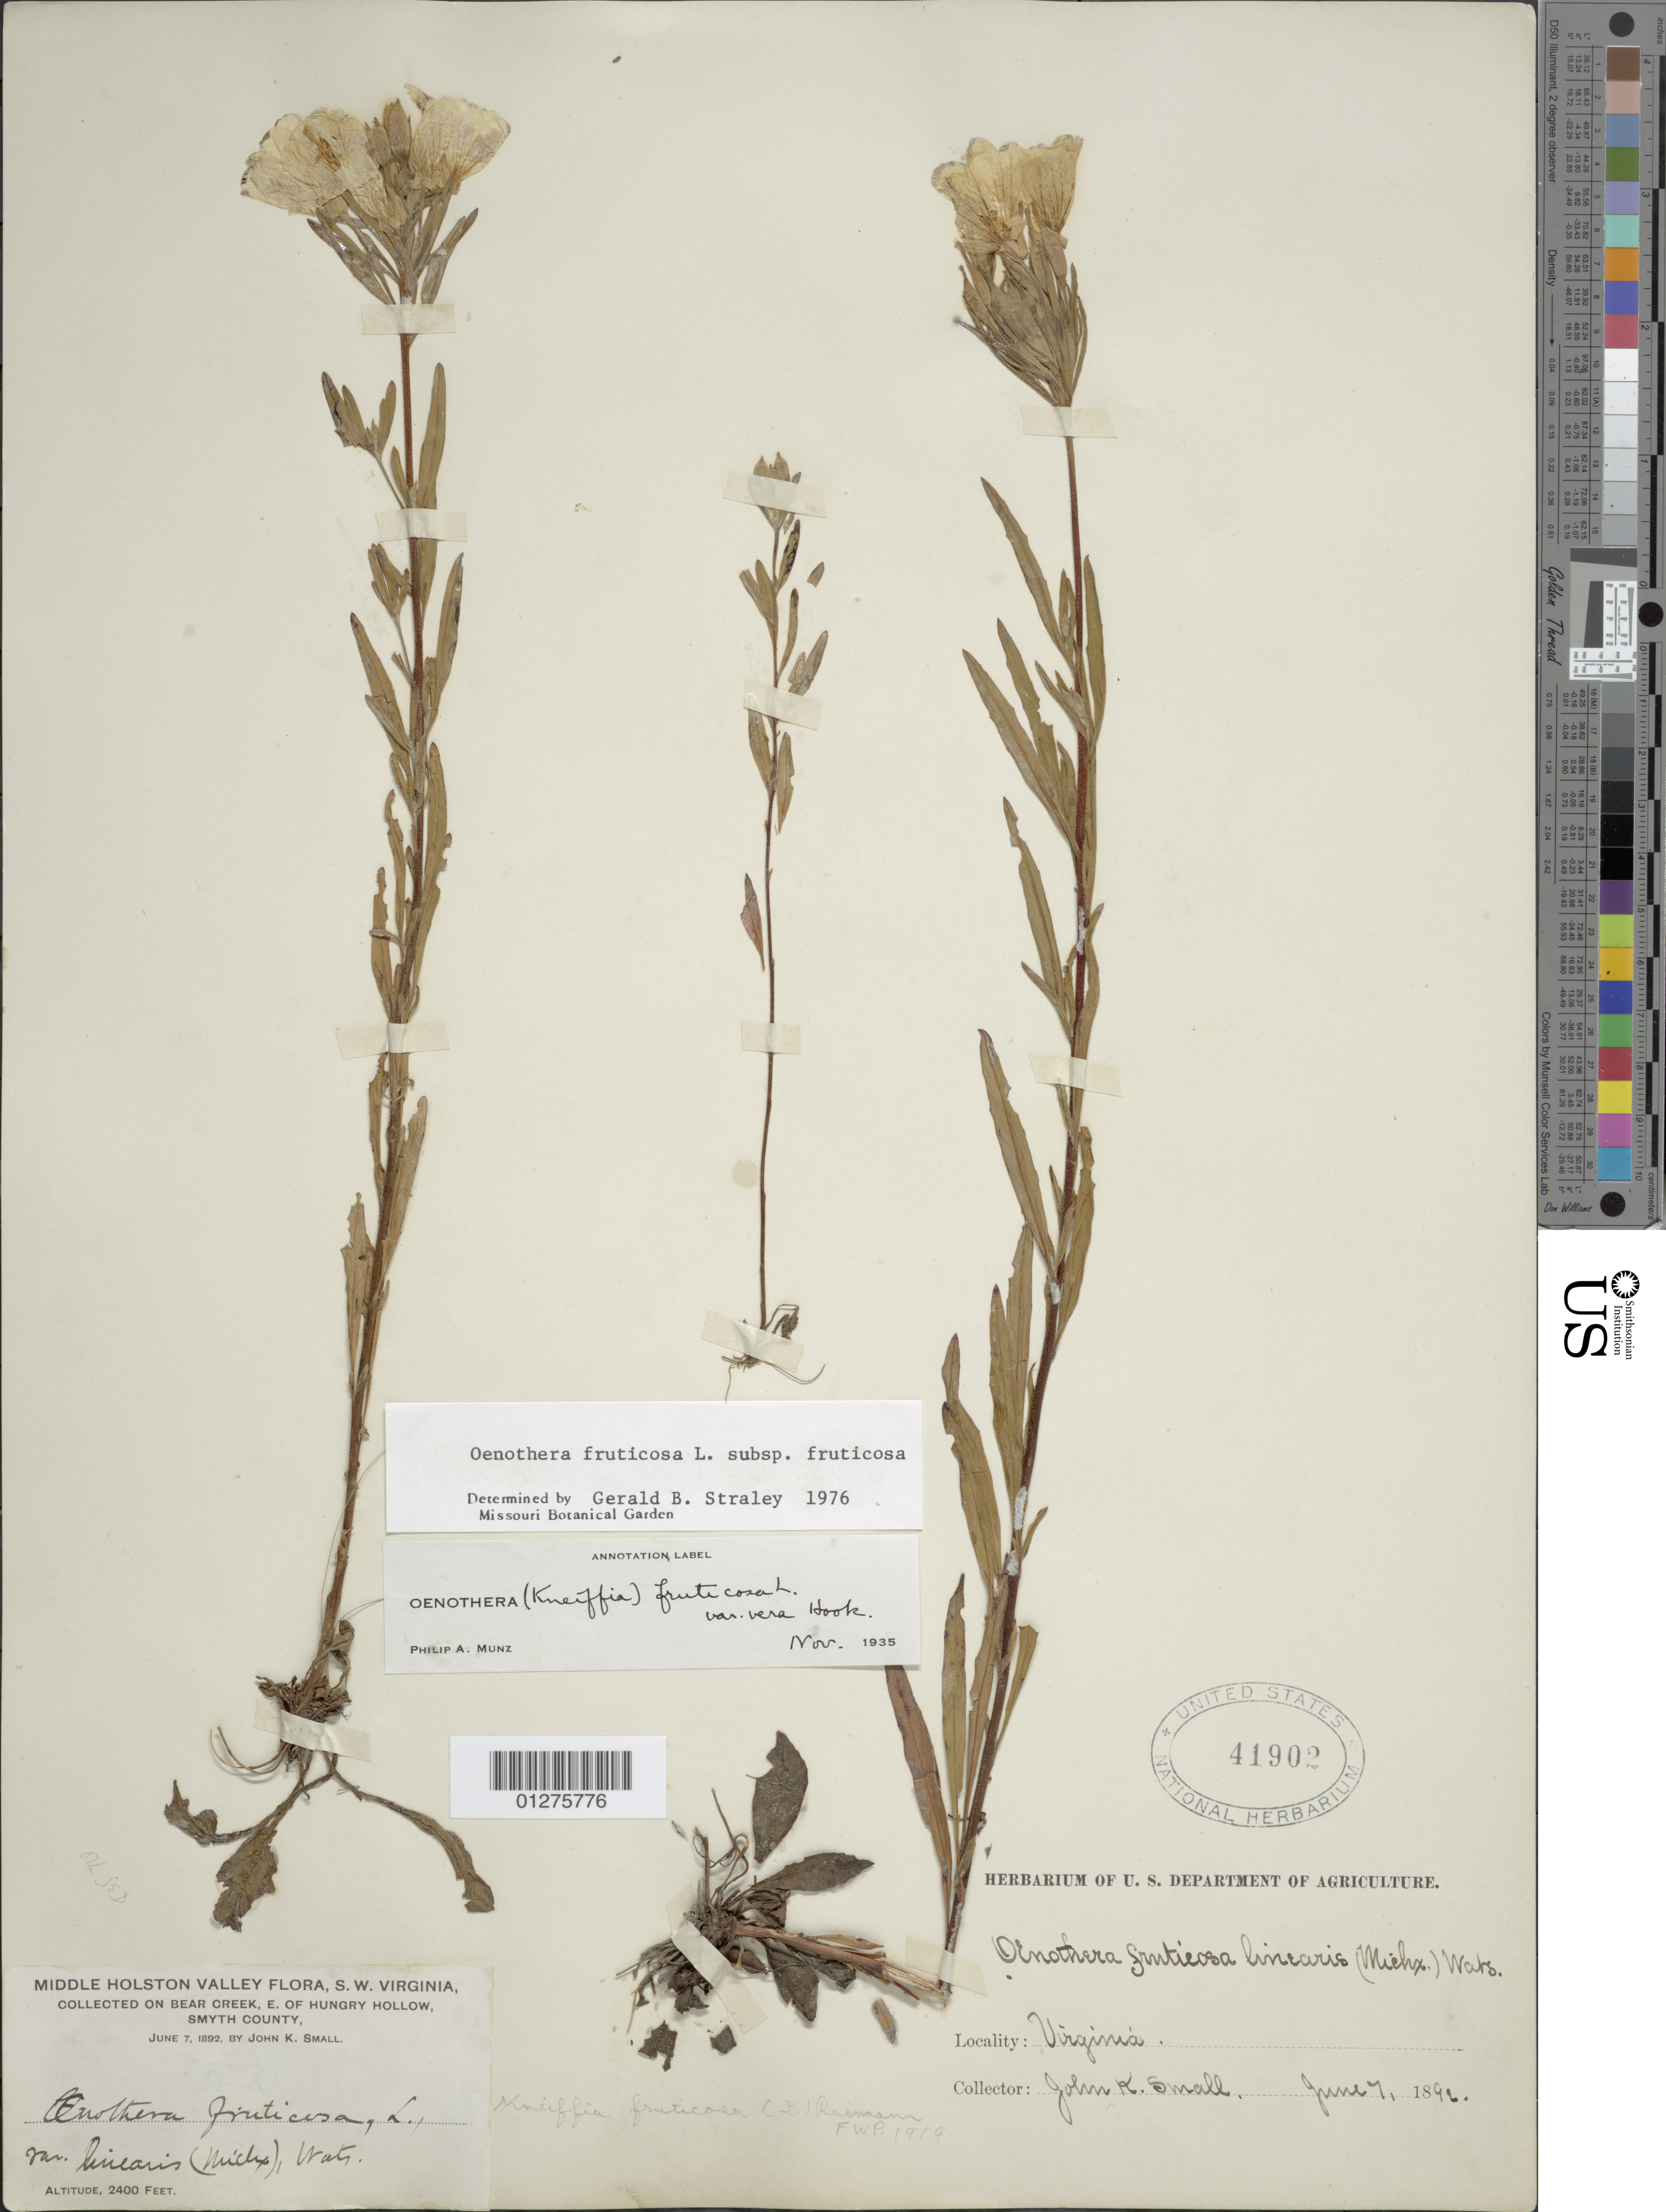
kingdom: Plantae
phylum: Tracheophyta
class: Magnoliopsida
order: Myrtales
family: Onagraceae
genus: Oenothera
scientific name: Oenothera fruticosa subsp. fruticosa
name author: L.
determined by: Straley, G. B.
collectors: J. K. Small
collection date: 1892-06-07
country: United States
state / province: Virginia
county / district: Smyth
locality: Bear Creek, E. of Hungry Hollow.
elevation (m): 732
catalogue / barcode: US 41902